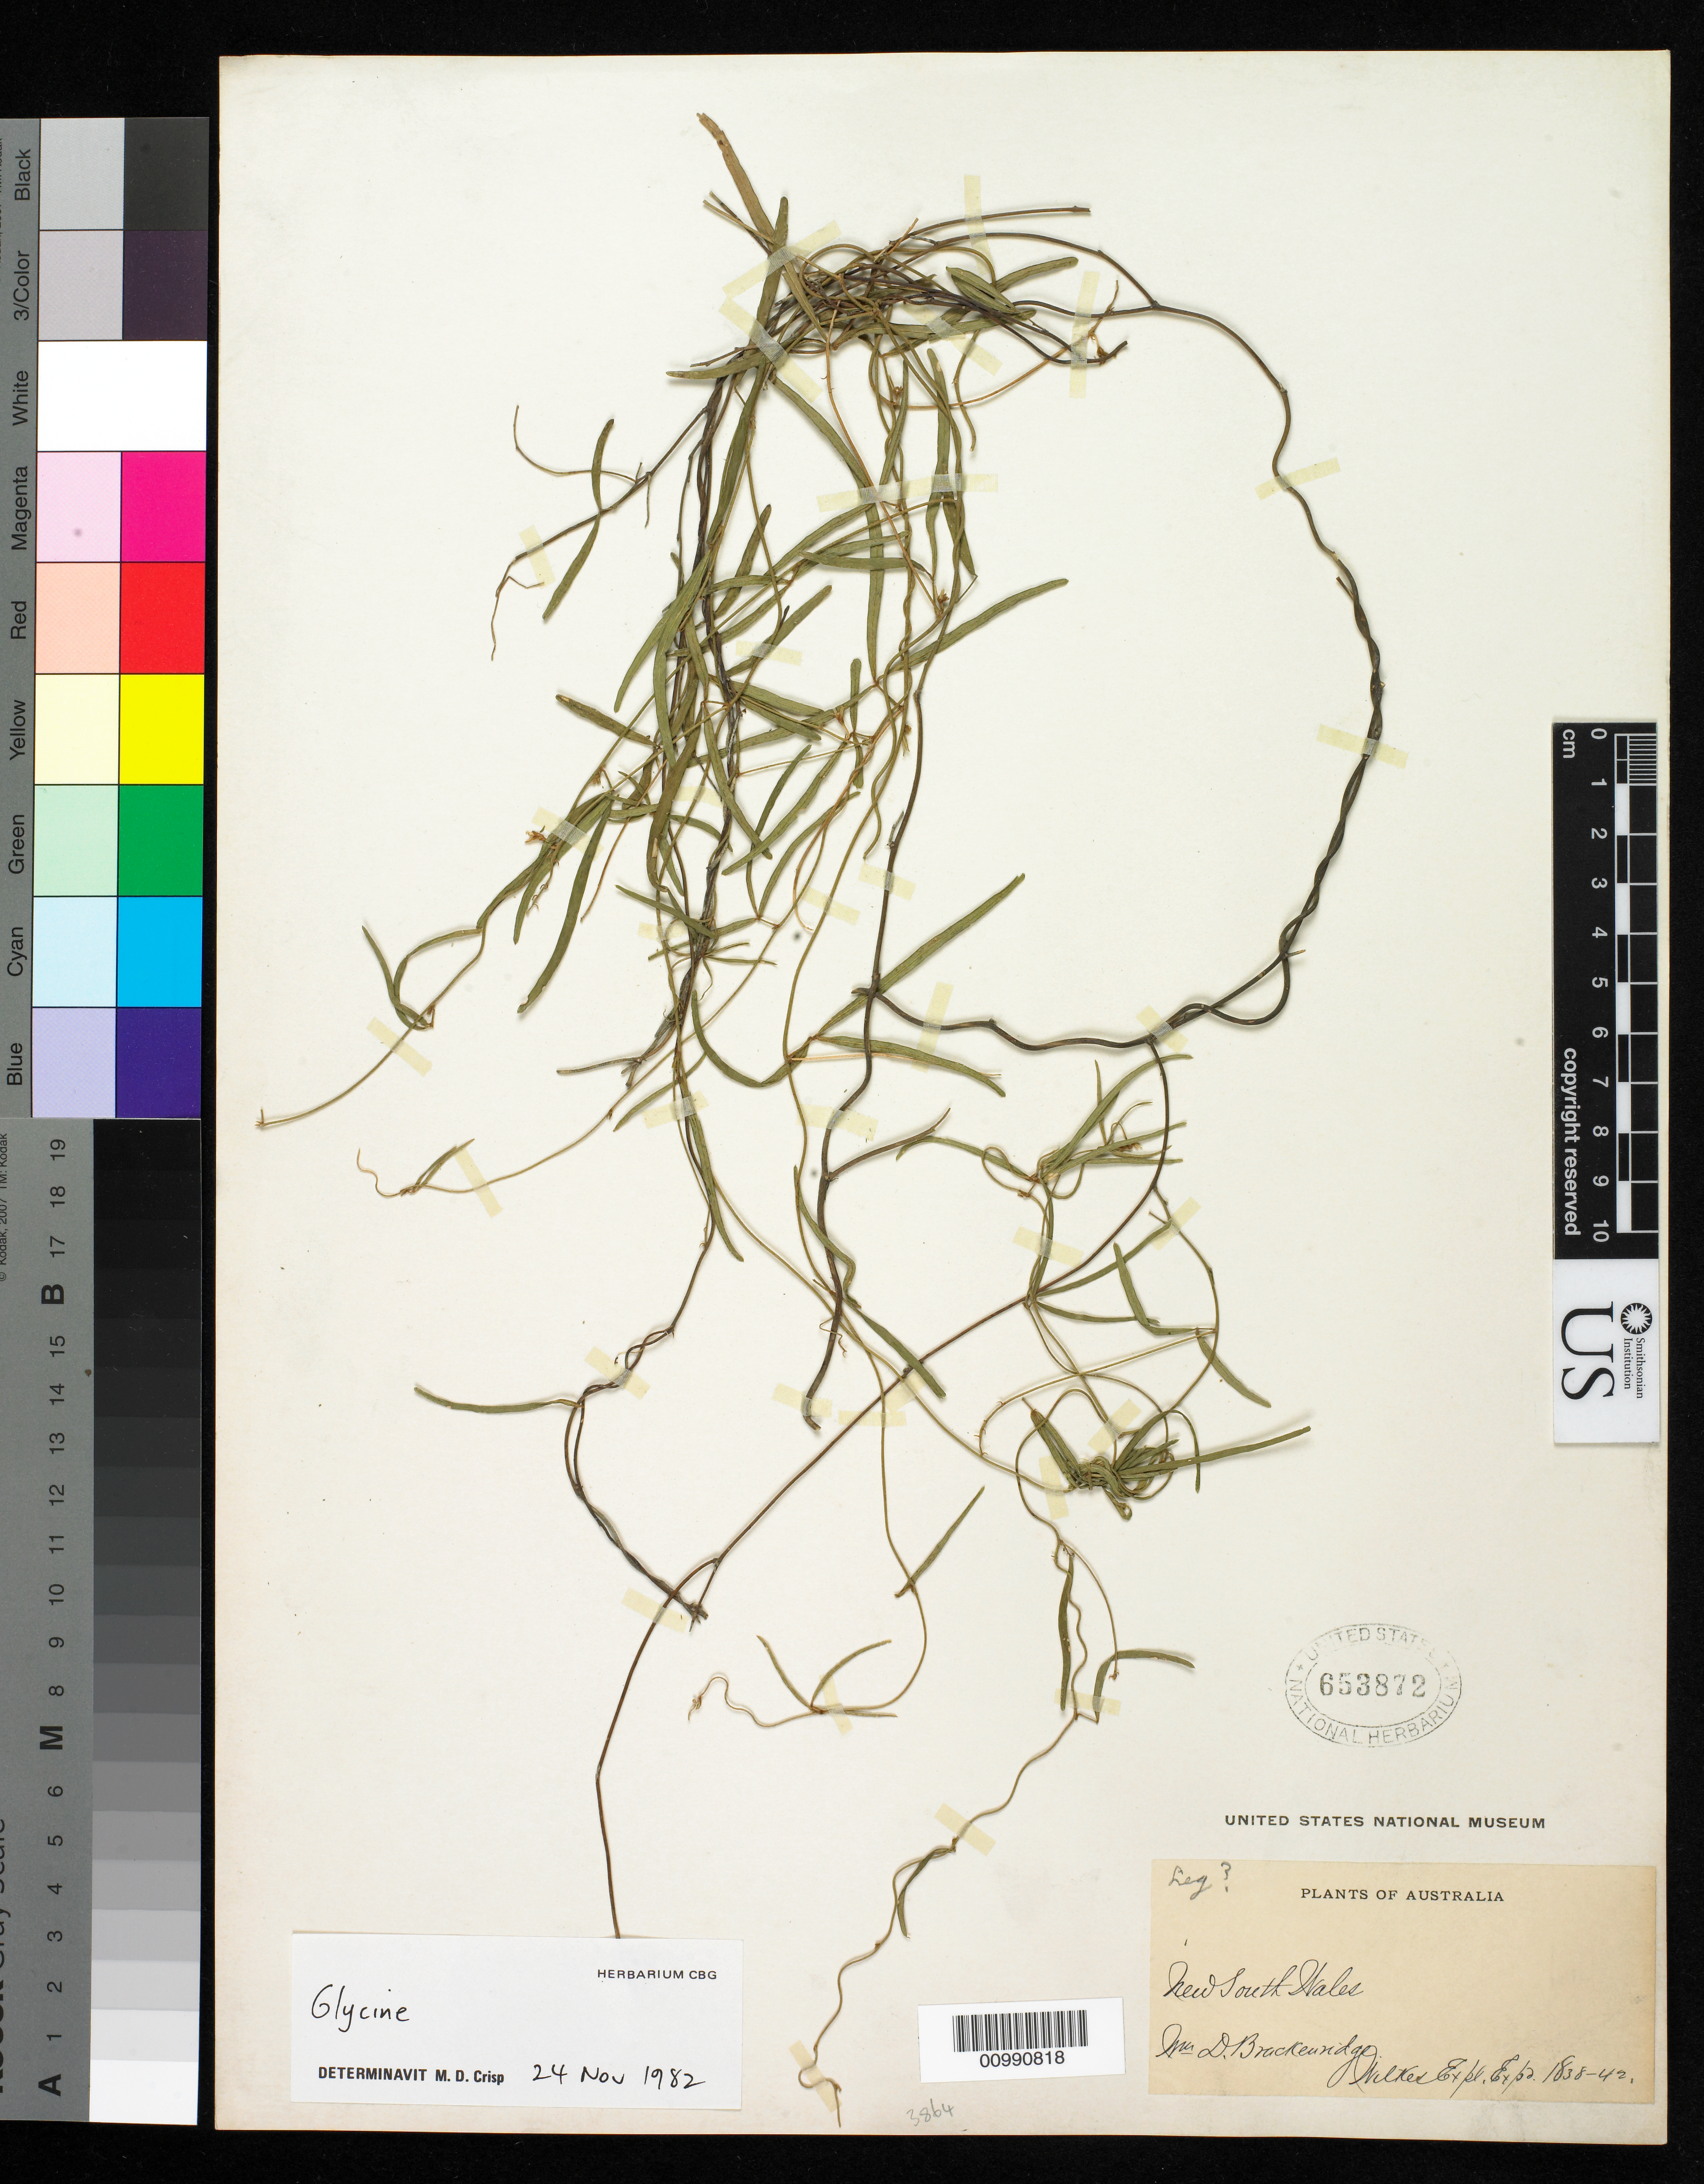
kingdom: Plantae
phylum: Tracheophyta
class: Magnoliopsida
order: Fabales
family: Fabaceae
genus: Glycine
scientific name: Glycine sp.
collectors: Wilkes Explor. Exped.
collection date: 1838/1842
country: Australia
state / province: New South Wales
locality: New South Wales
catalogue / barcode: US 653872